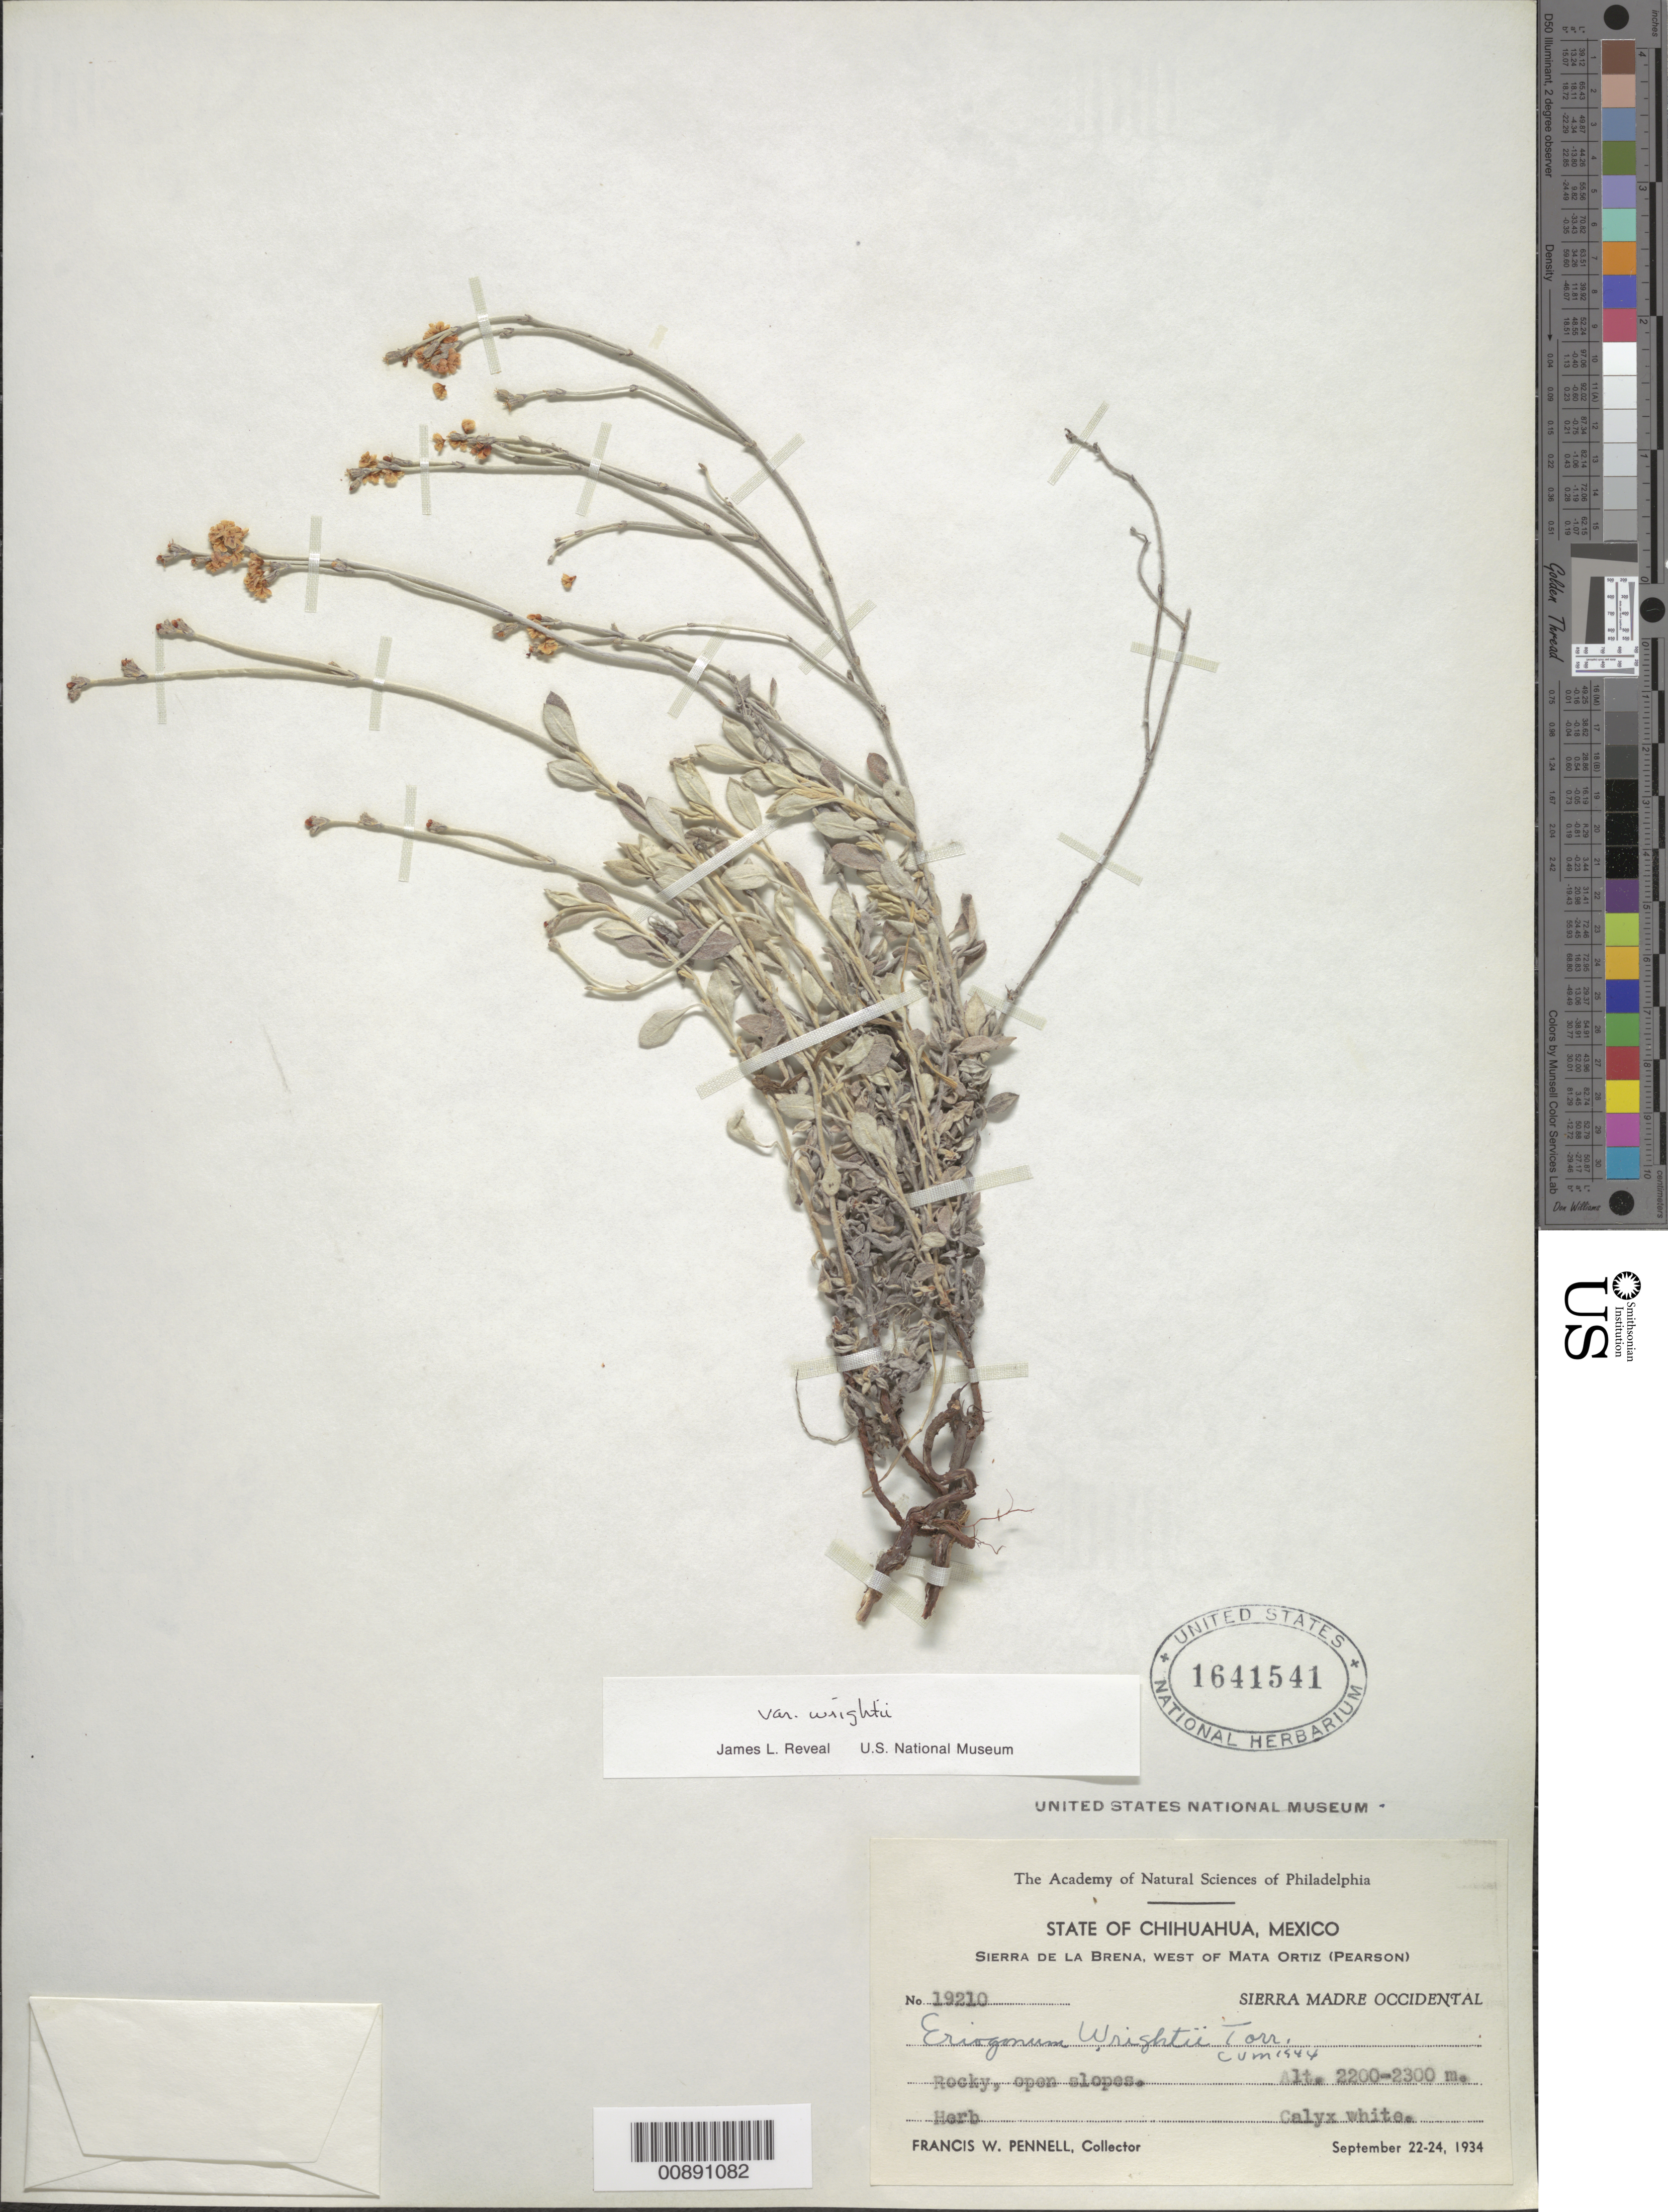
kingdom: Plantae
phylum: Tracheophyta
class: Magnoliopsida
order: Caryophyllales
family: Polygonaceae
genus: Eriogonum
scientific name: Eriogonum wrightii var. wrightii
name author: Torr. ex Benth.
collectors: F. W. Pennell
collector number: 19210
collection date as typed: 22 Sep 1934 to 24 Sep 1934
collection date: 1934-09-22/1934-09-24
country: Mexico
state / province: Chihuahua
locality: Sierra de la Breña, west of Mata Ortiz (Pearson). Sierra Madre Occidental, Chihuahua.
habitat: Rocky, open slopes.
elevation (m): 2300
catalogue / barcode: US 1641541